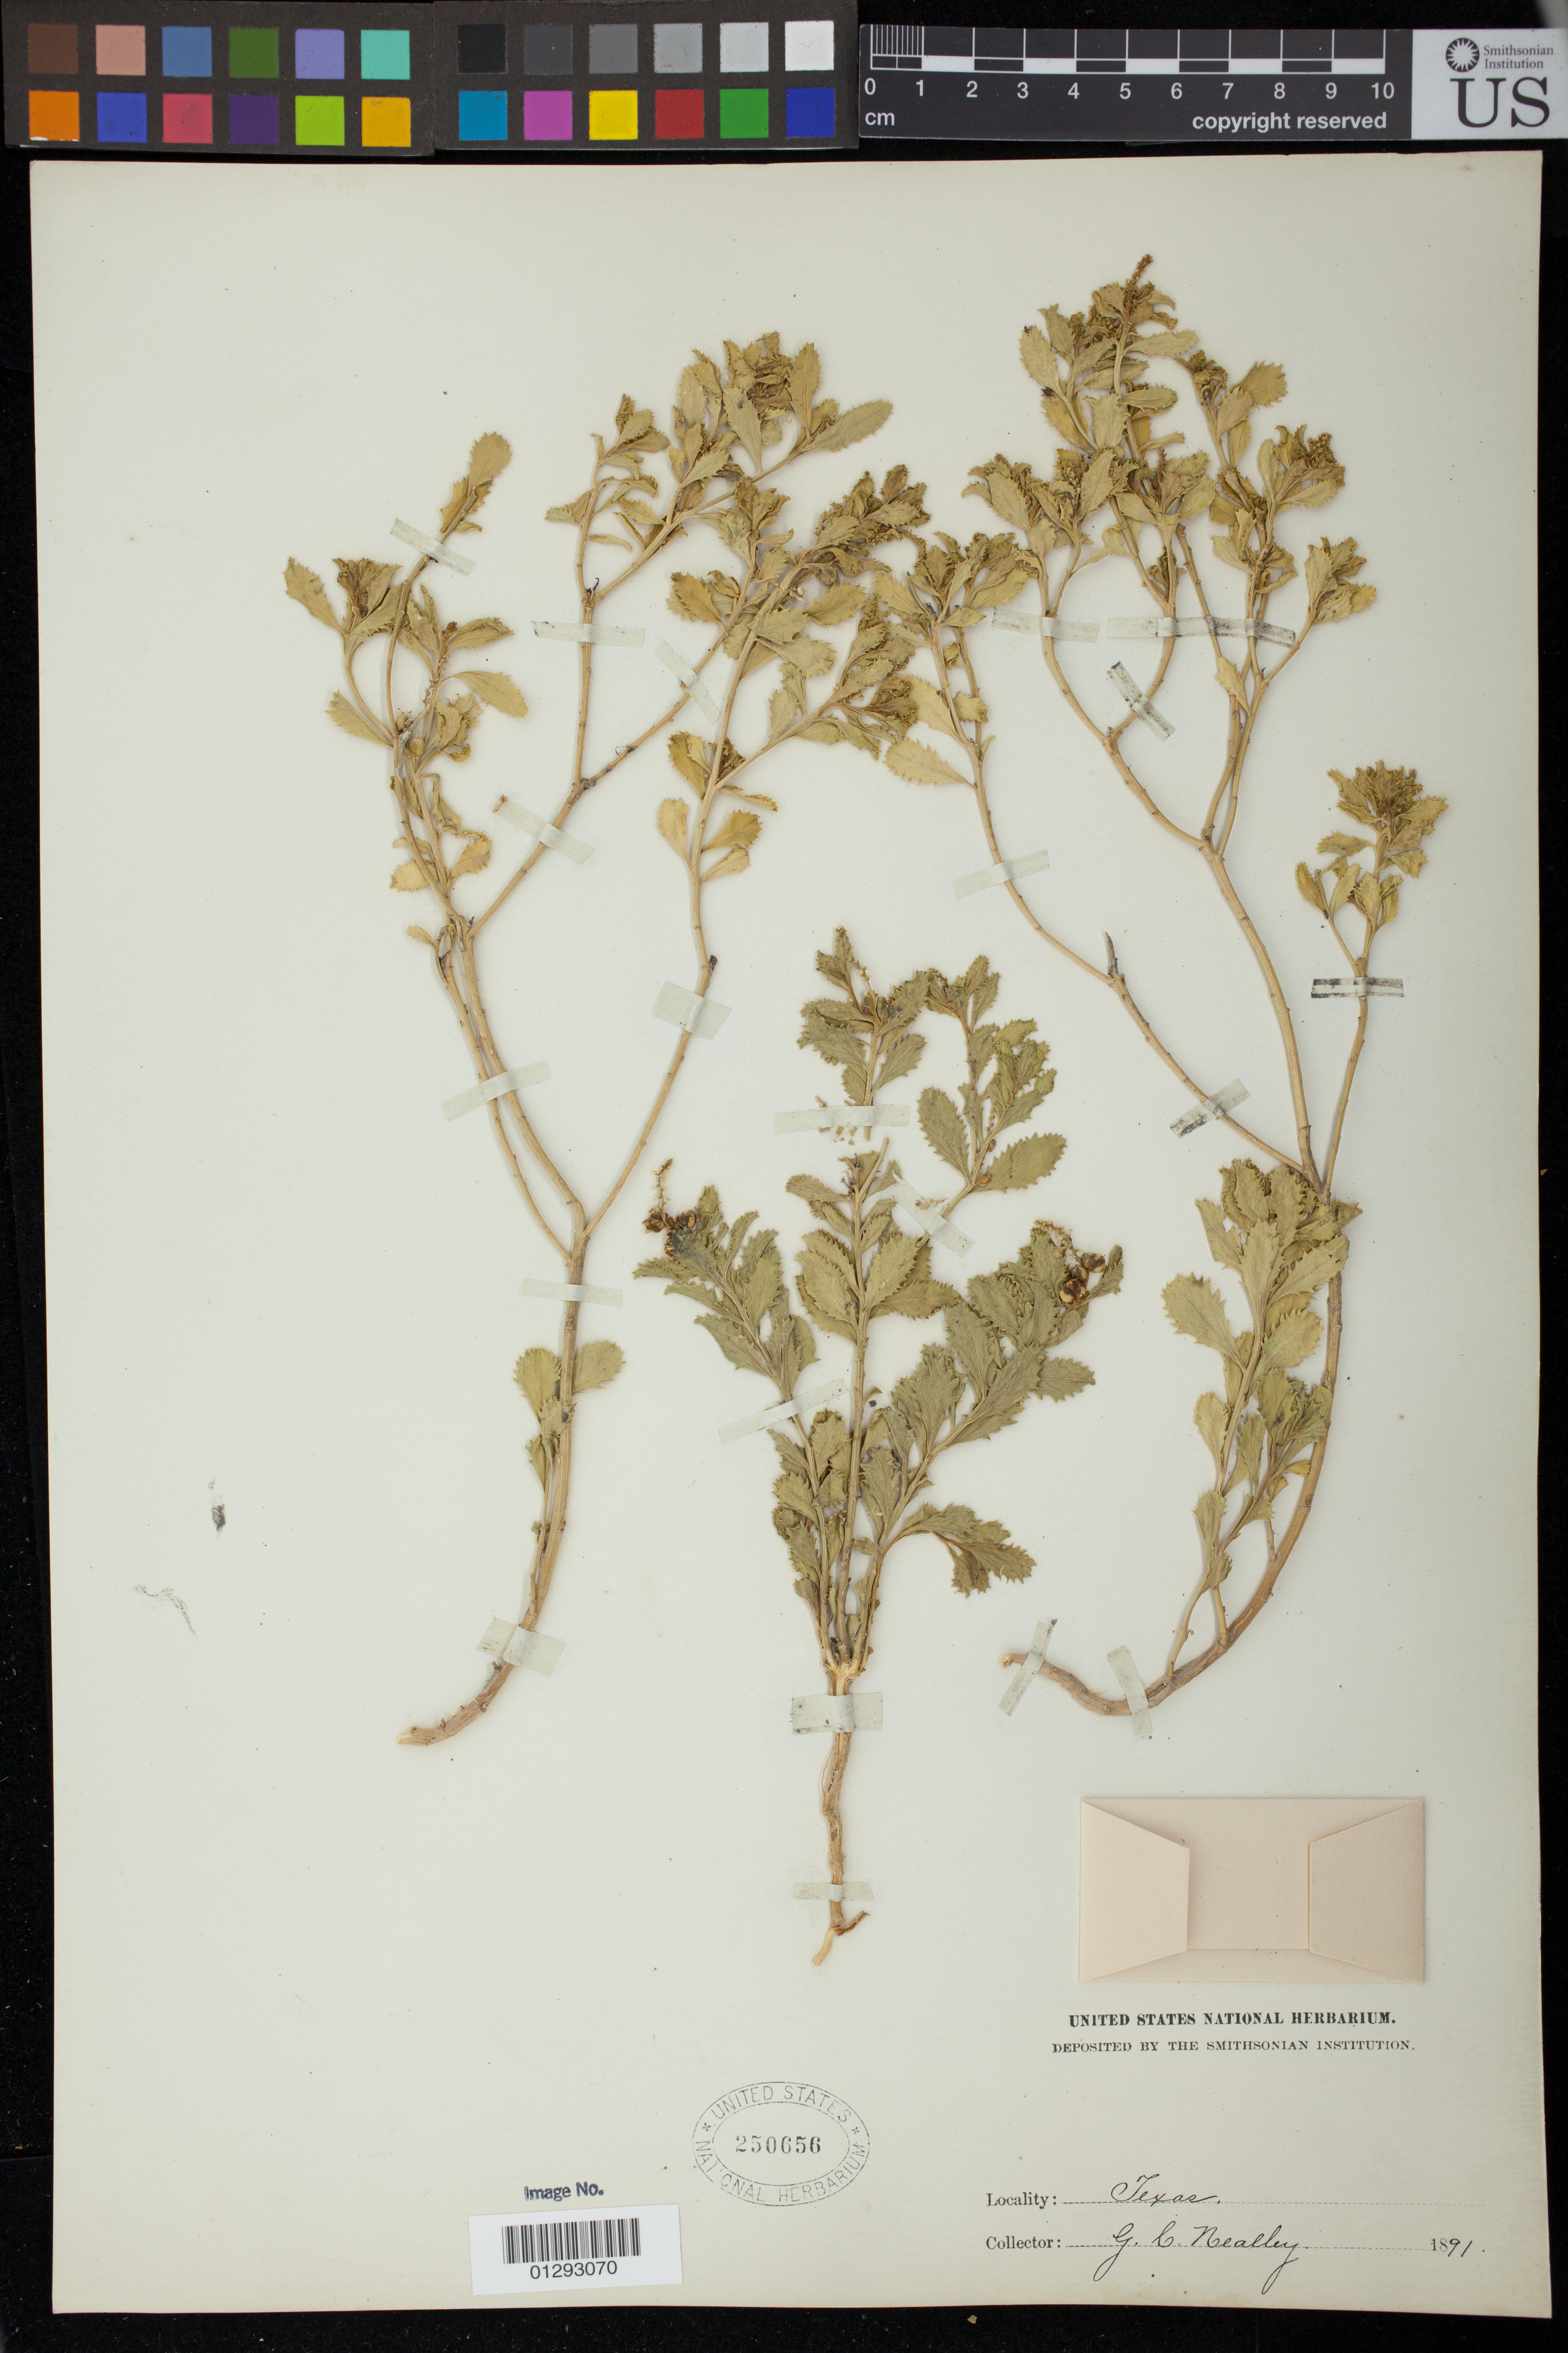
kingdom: Plantae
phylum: Tracheophyta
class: Magnoliopsida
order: Malpighiales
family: Euphorbiaceae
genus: Stillingia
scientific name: Stillingia treculiana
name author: (Müll. Arg.) I.M. Johnst.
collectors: G. Neally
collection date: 1891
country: United States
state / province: Texas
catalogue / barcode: US 250656